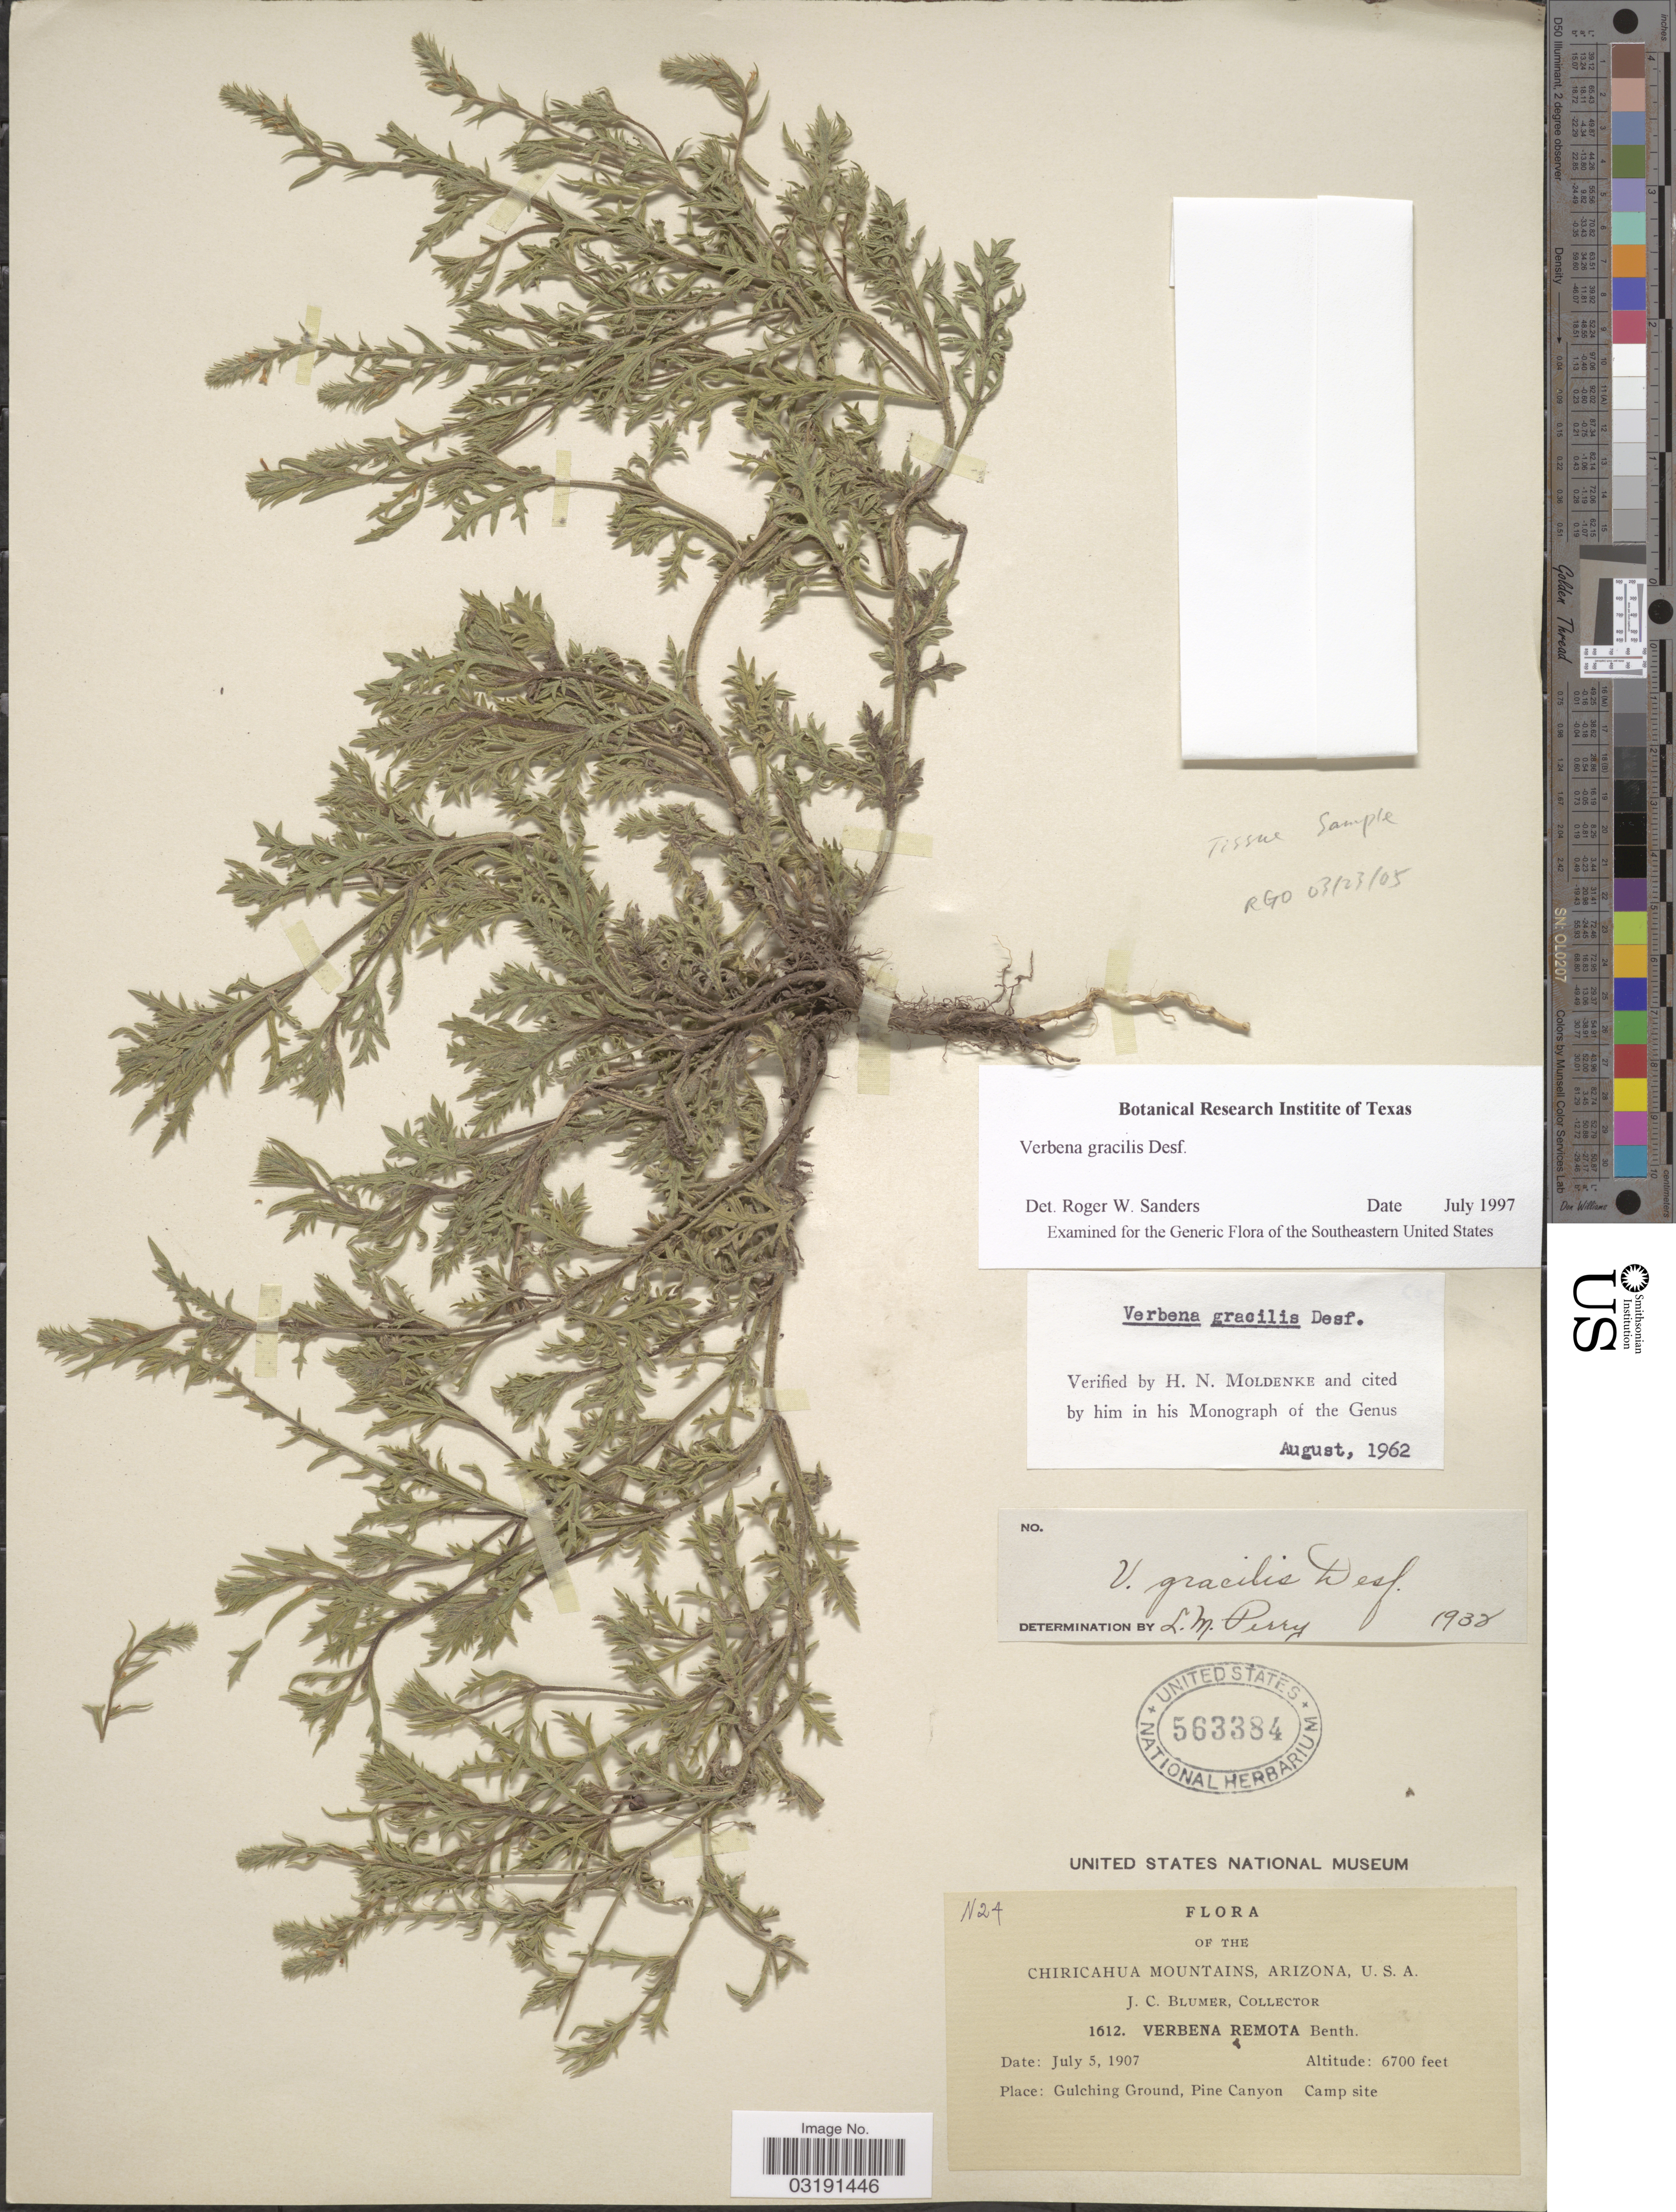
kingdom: Plantae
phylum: Tracheophyta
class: Magnoliopsida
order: Lamiales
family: Verbenaceae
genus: Verbena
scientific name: Verbena gracilis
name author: Desf.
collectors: J. C. Blumer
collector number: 1612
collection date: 1907-07-05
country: United States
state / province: Arizona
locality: Chiricahua Mountains, U.S.A. Gulching Ground, Pine Canyon. Camp site.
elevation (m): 2042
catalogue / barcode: US 563384